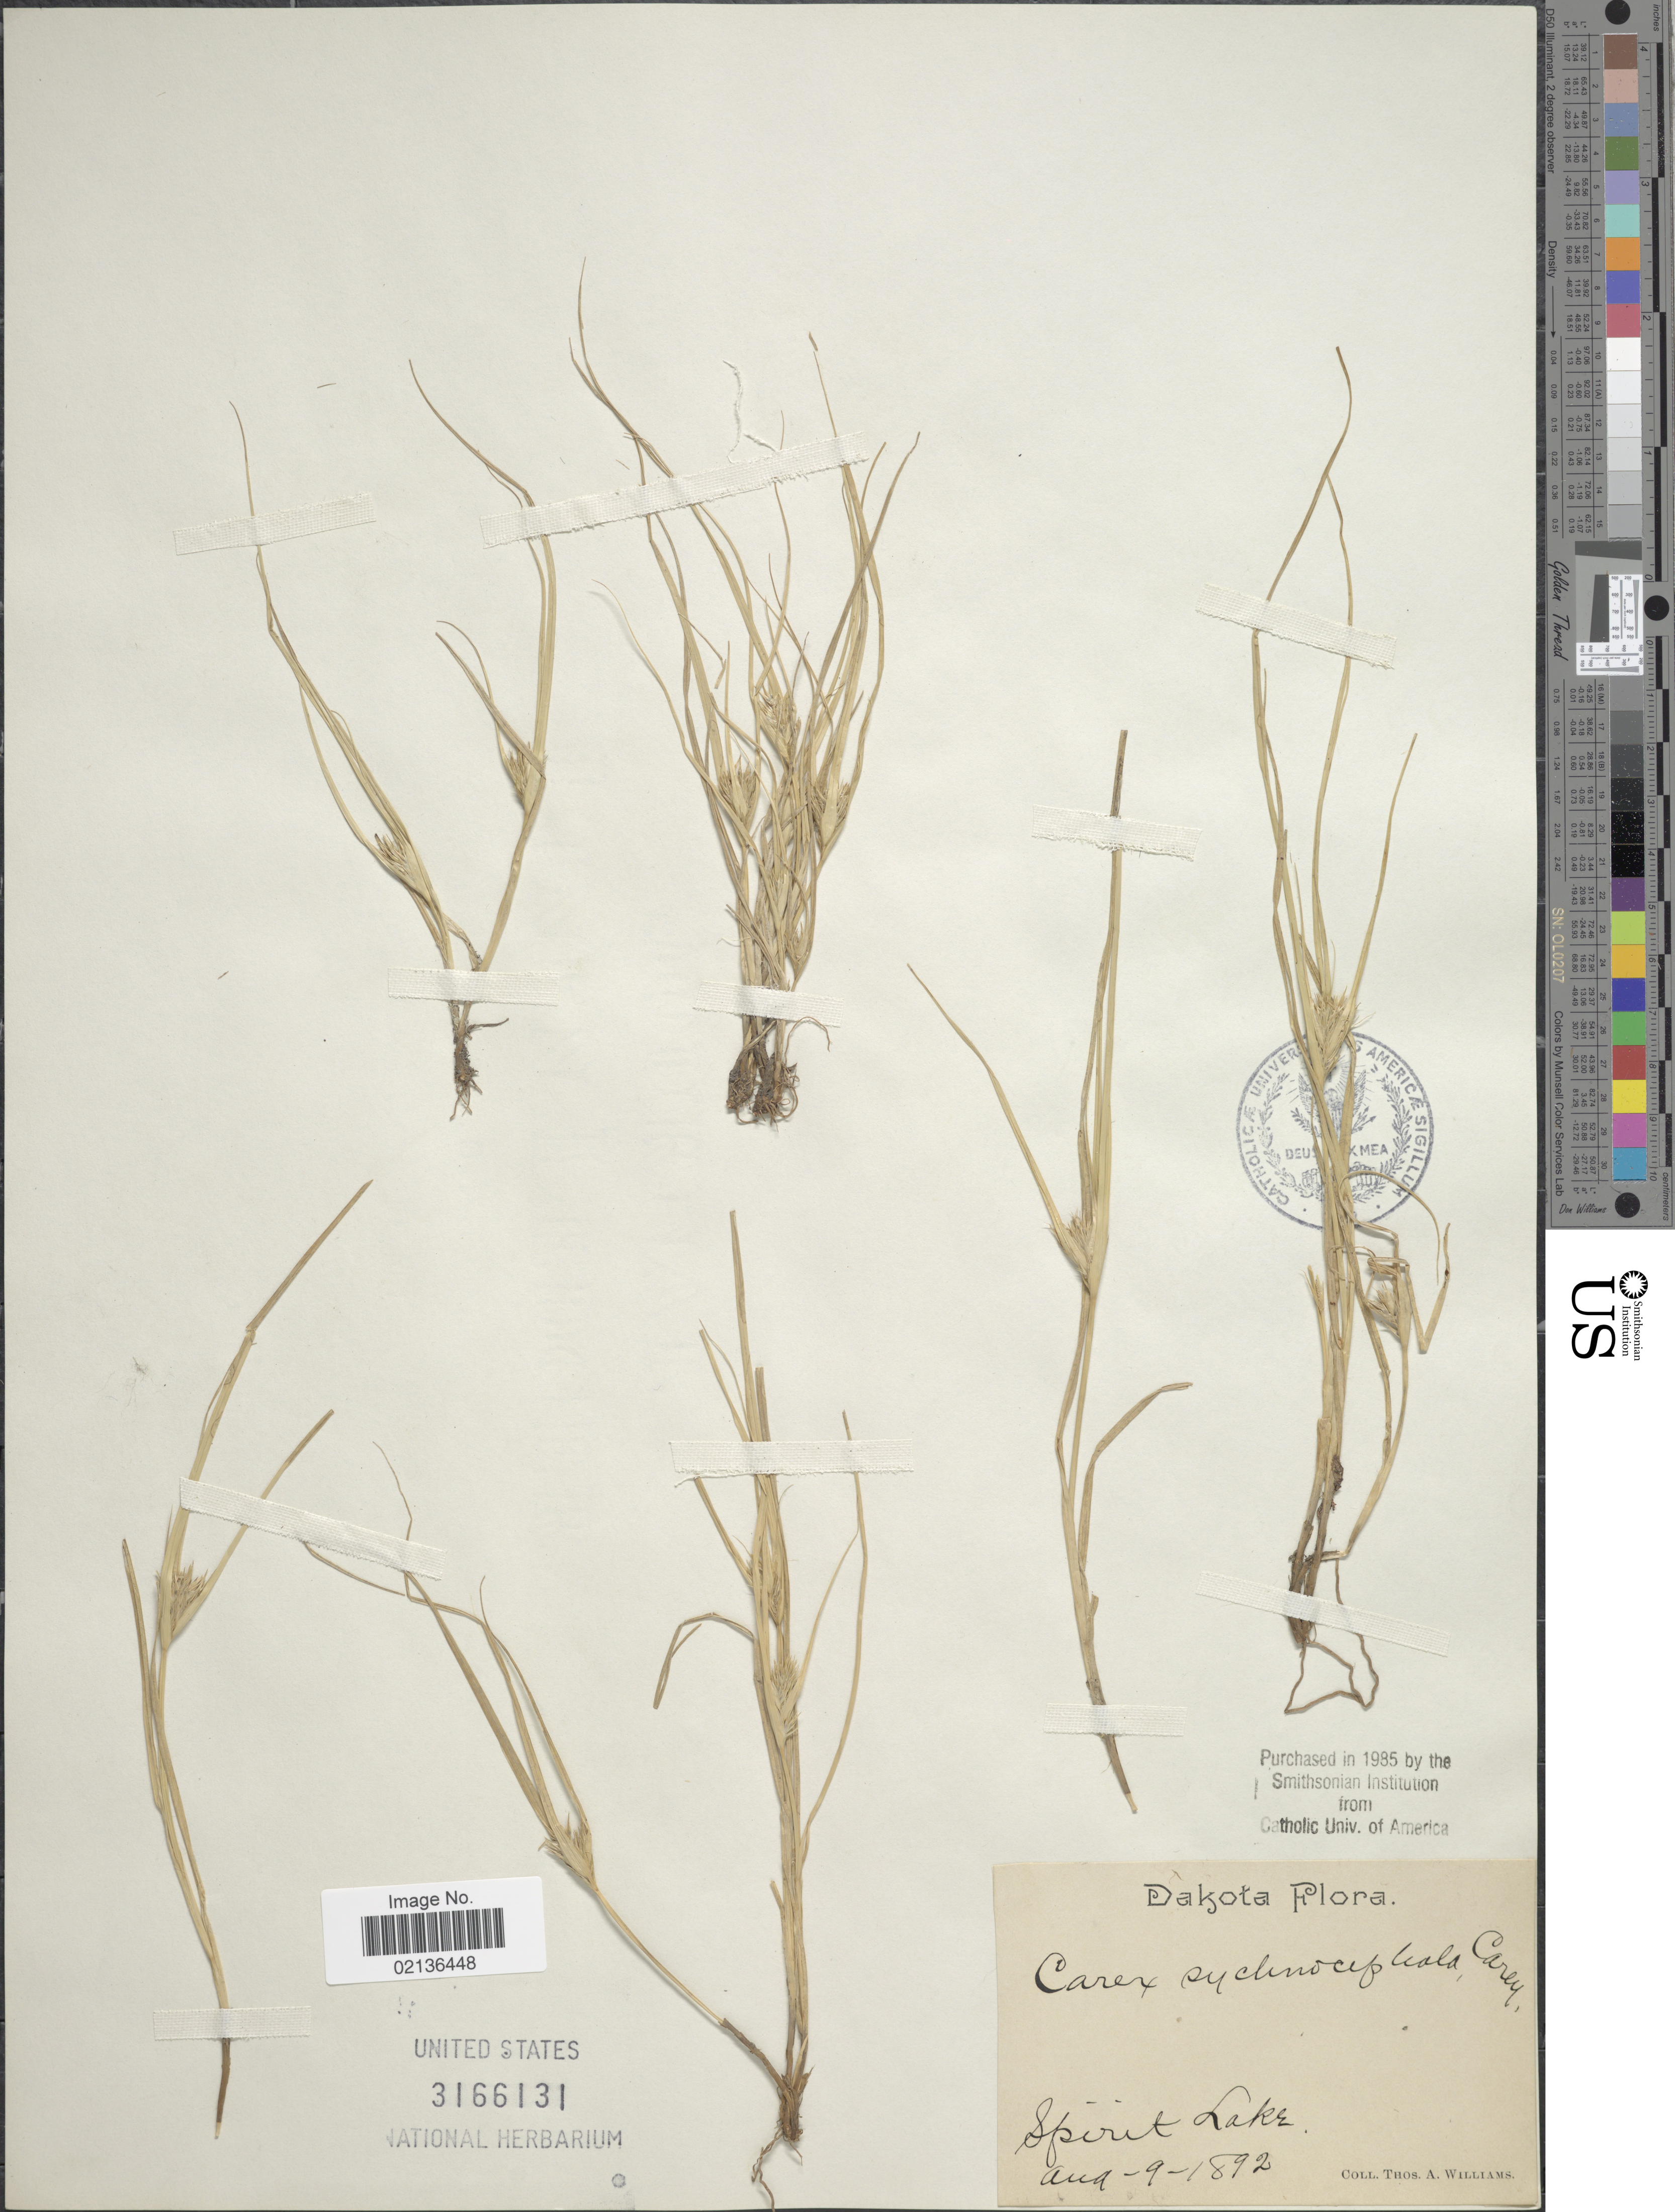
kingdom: Plantae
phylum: Tracheophyta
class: Liliopsida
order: Poales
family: Cyperaceae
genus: Carex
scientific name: Carex sychnocephala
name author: J. Carey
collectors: T. A. Williams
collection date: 1892-08-09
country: United States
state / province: South Dakota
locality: Dakota, Spirit Lake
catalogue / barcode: US 3166131